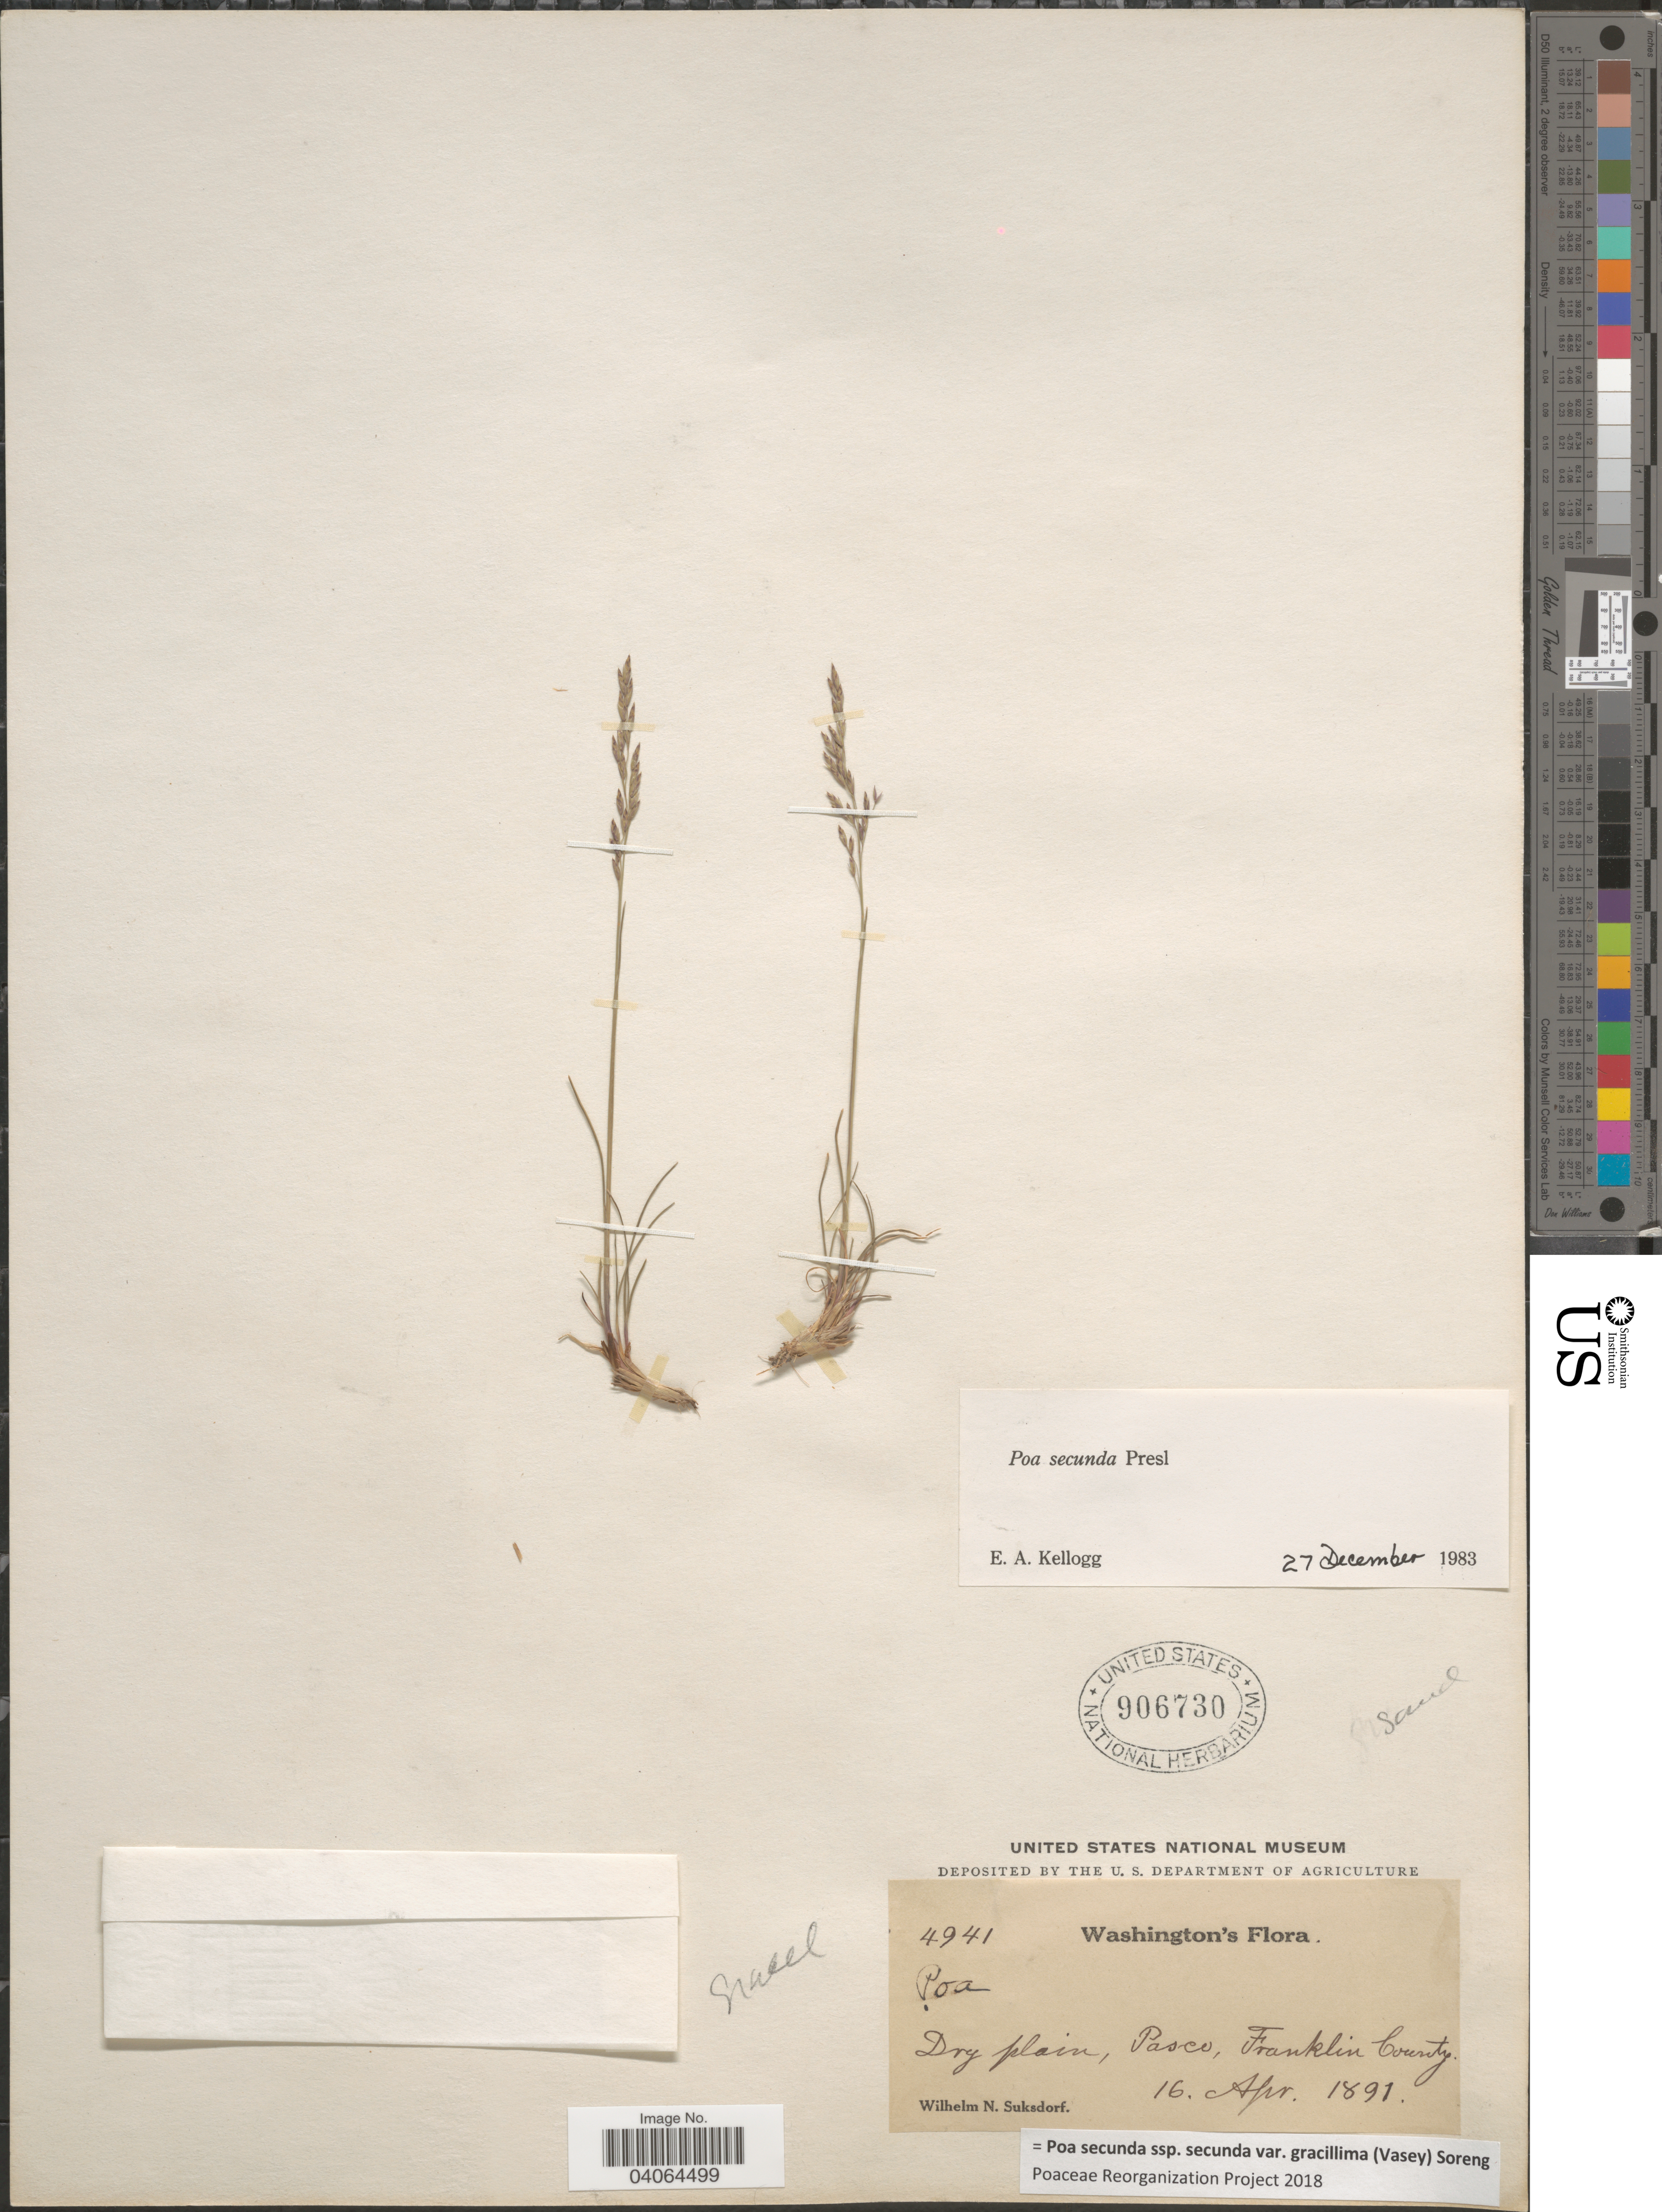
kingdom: Plantae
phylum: Tracheophyta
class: Liliopsida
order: Poales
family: Poaceae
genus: Poa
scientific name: Poa secunda subsp. secunda var. gracillima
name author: (Vasey) Soreng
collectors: W. N. Suksdorf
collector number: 4941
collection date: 1891-04-16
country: United States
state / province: Washington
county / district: Franklin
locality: Dry plain, Pasco, Franklin County.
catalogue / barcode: US 906730